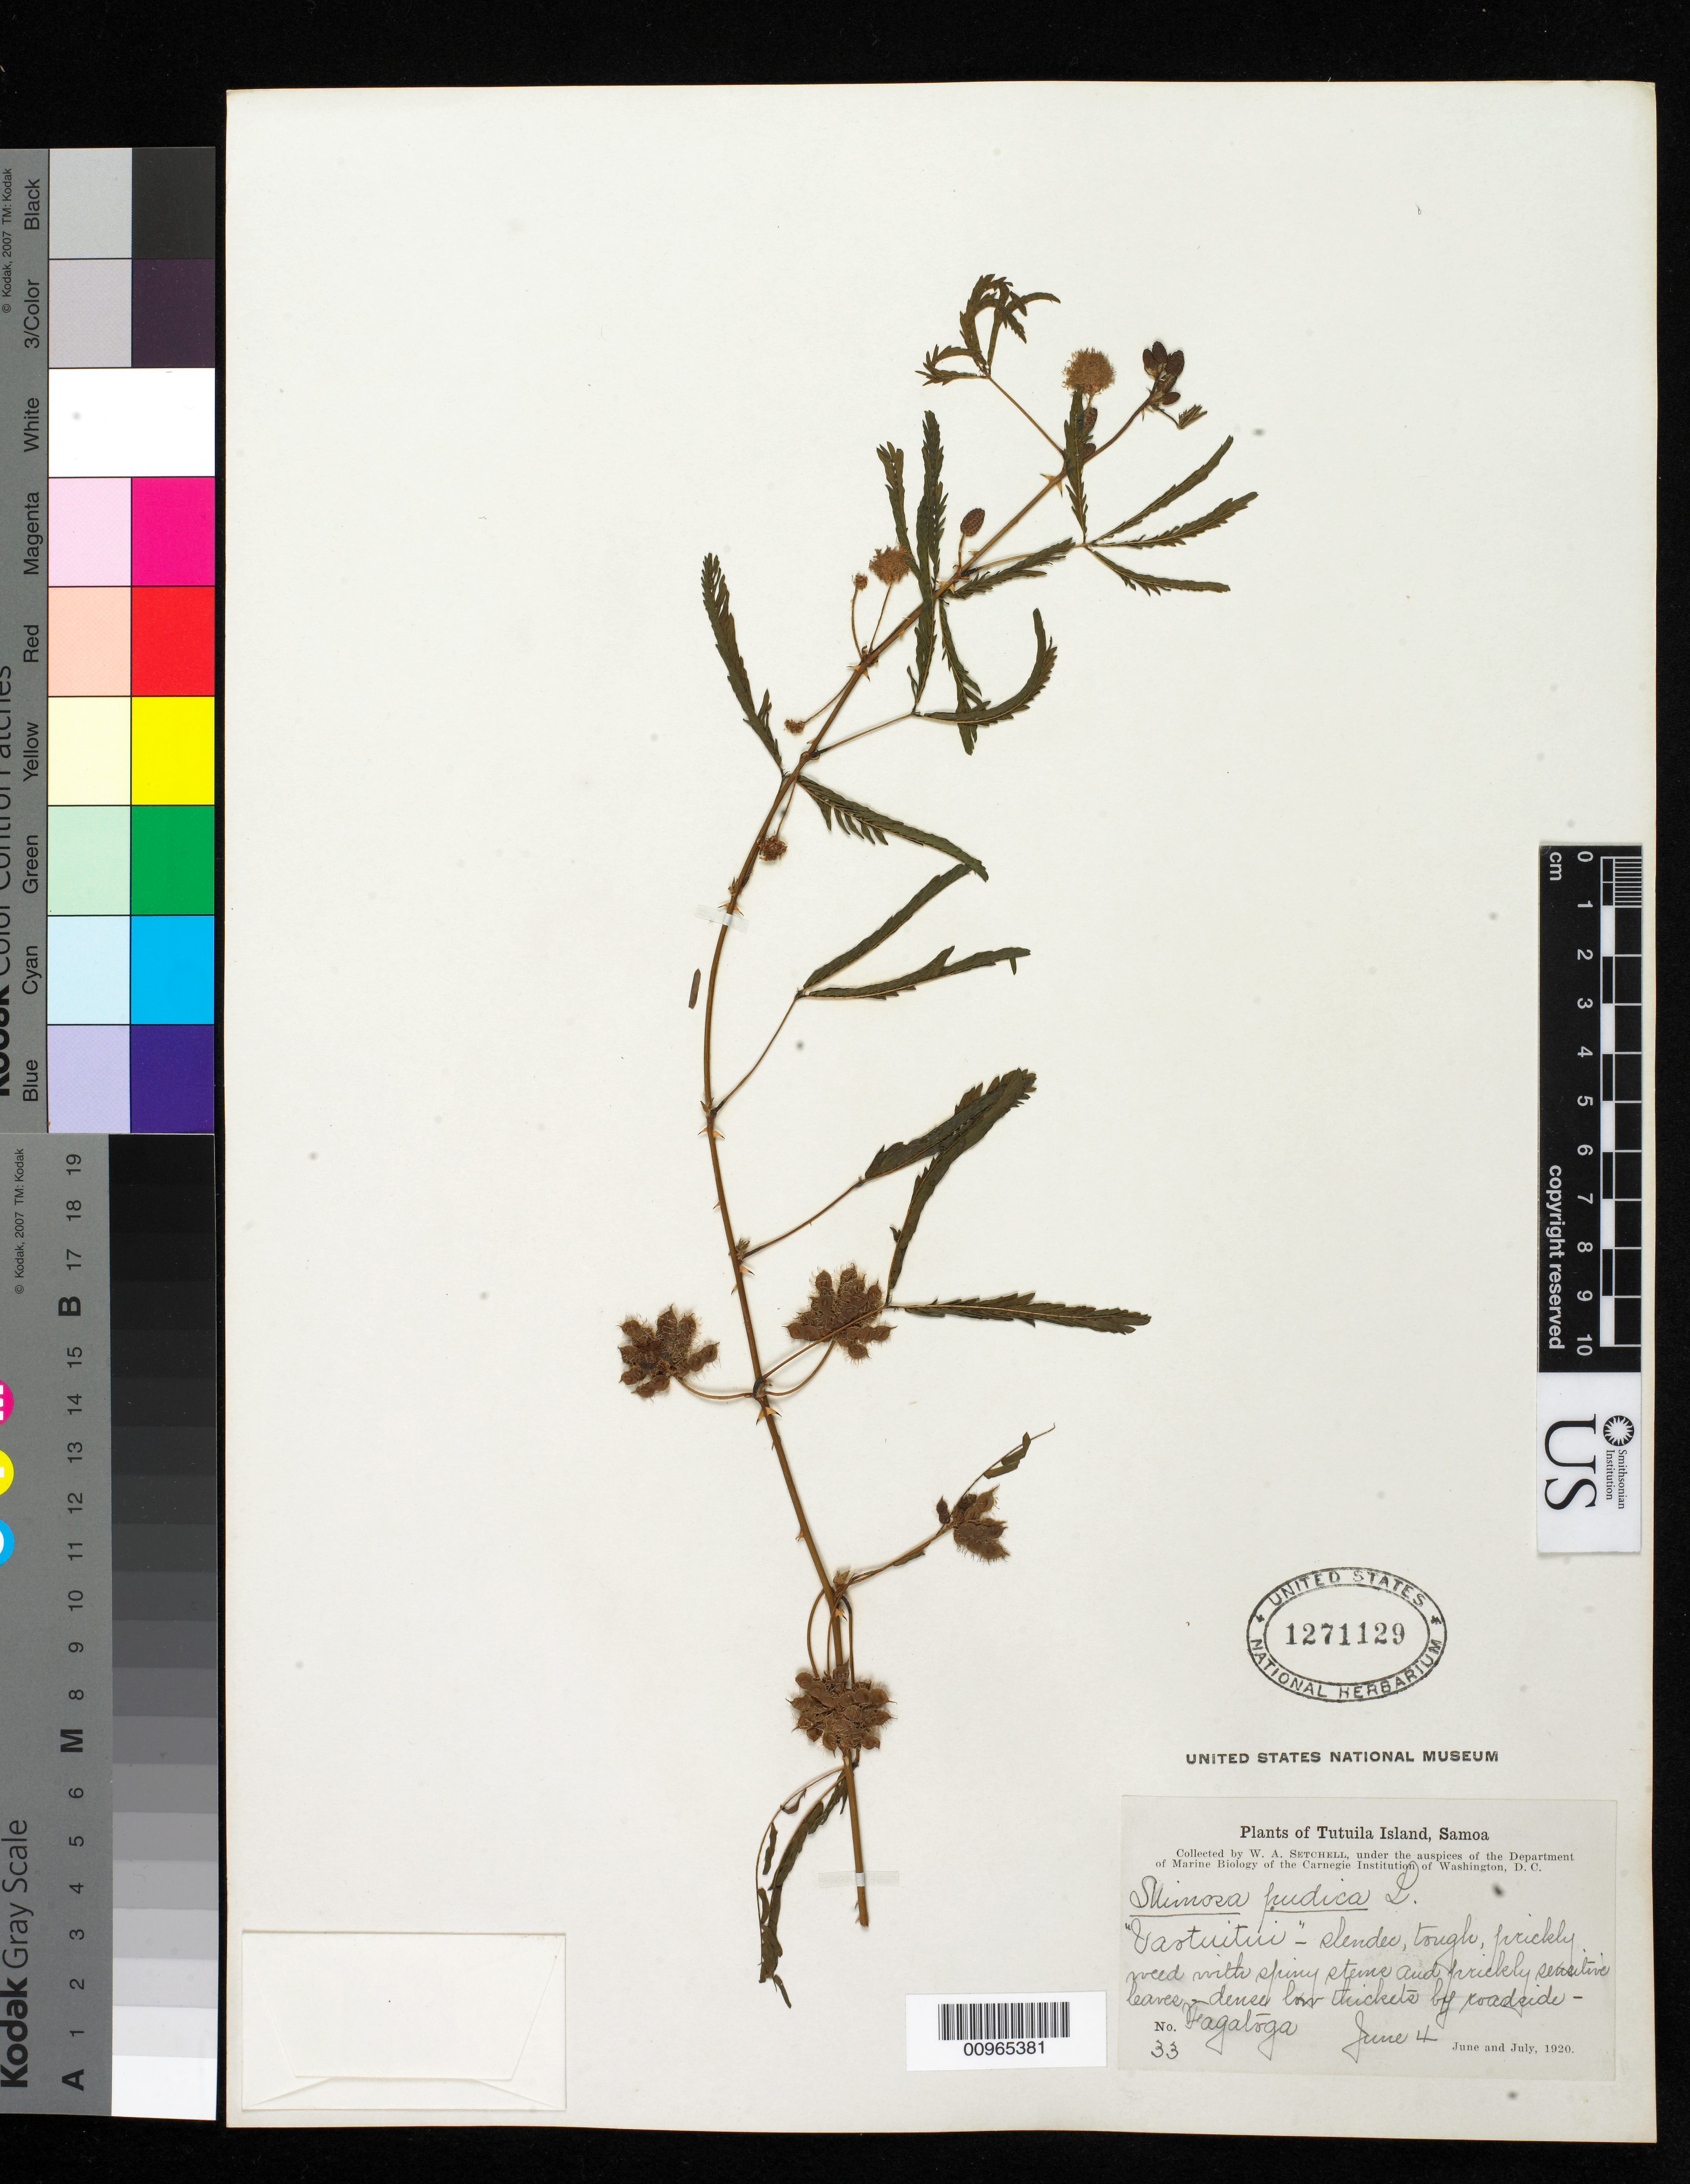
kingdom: Plantae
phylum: Tracheophyta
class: Magnoliopsida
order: Fabales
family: Fabaceae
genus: Mimosa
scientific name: Mimosa pudica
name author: L.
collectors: W. Setchell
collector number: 33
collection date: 1920-06-04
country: American Samoa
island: Tutua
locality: Fagaloga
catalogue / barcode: US 1271129